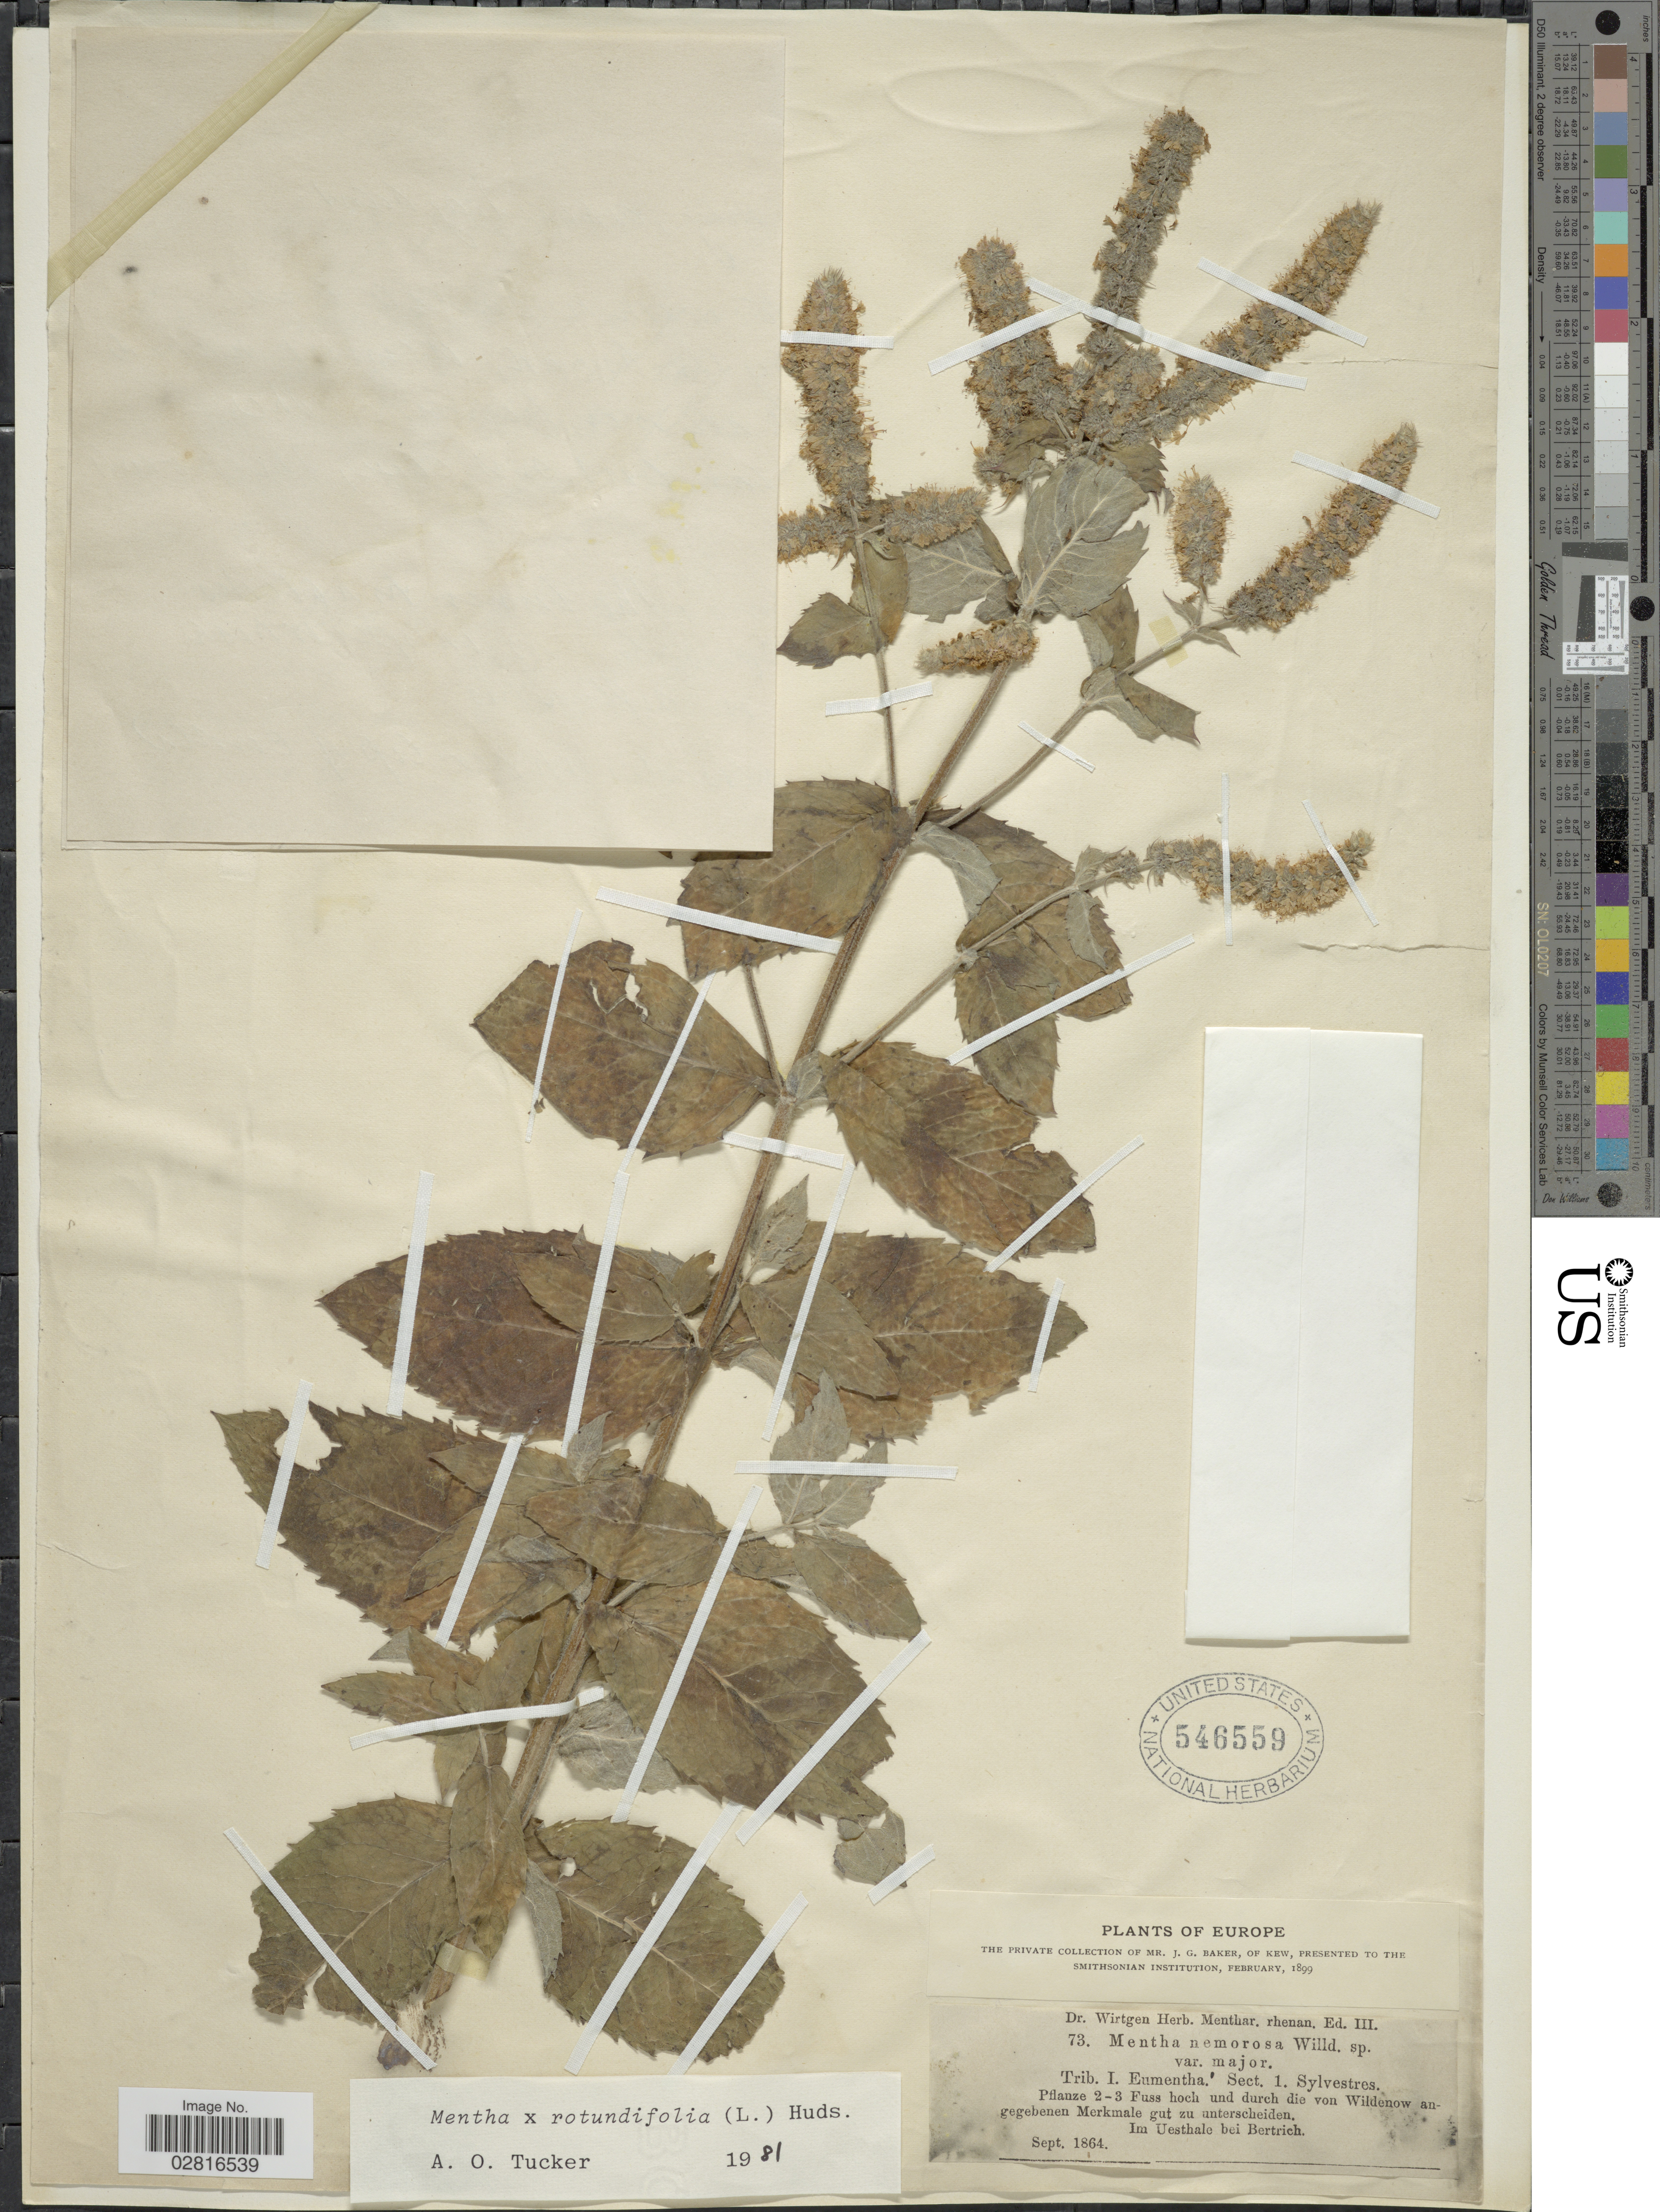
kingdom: Plantae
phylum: Tracheophyta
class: Magnoliopsida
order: Lamiales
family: Lamiaceae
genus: Mentha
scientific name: Mentha rotundifolia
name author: (L.) Huds.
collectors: J. G. Baker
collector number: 73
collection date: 1864-09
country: Germany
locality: Europe. Im Uesthale bei Bertrich.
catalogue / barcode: US 546559